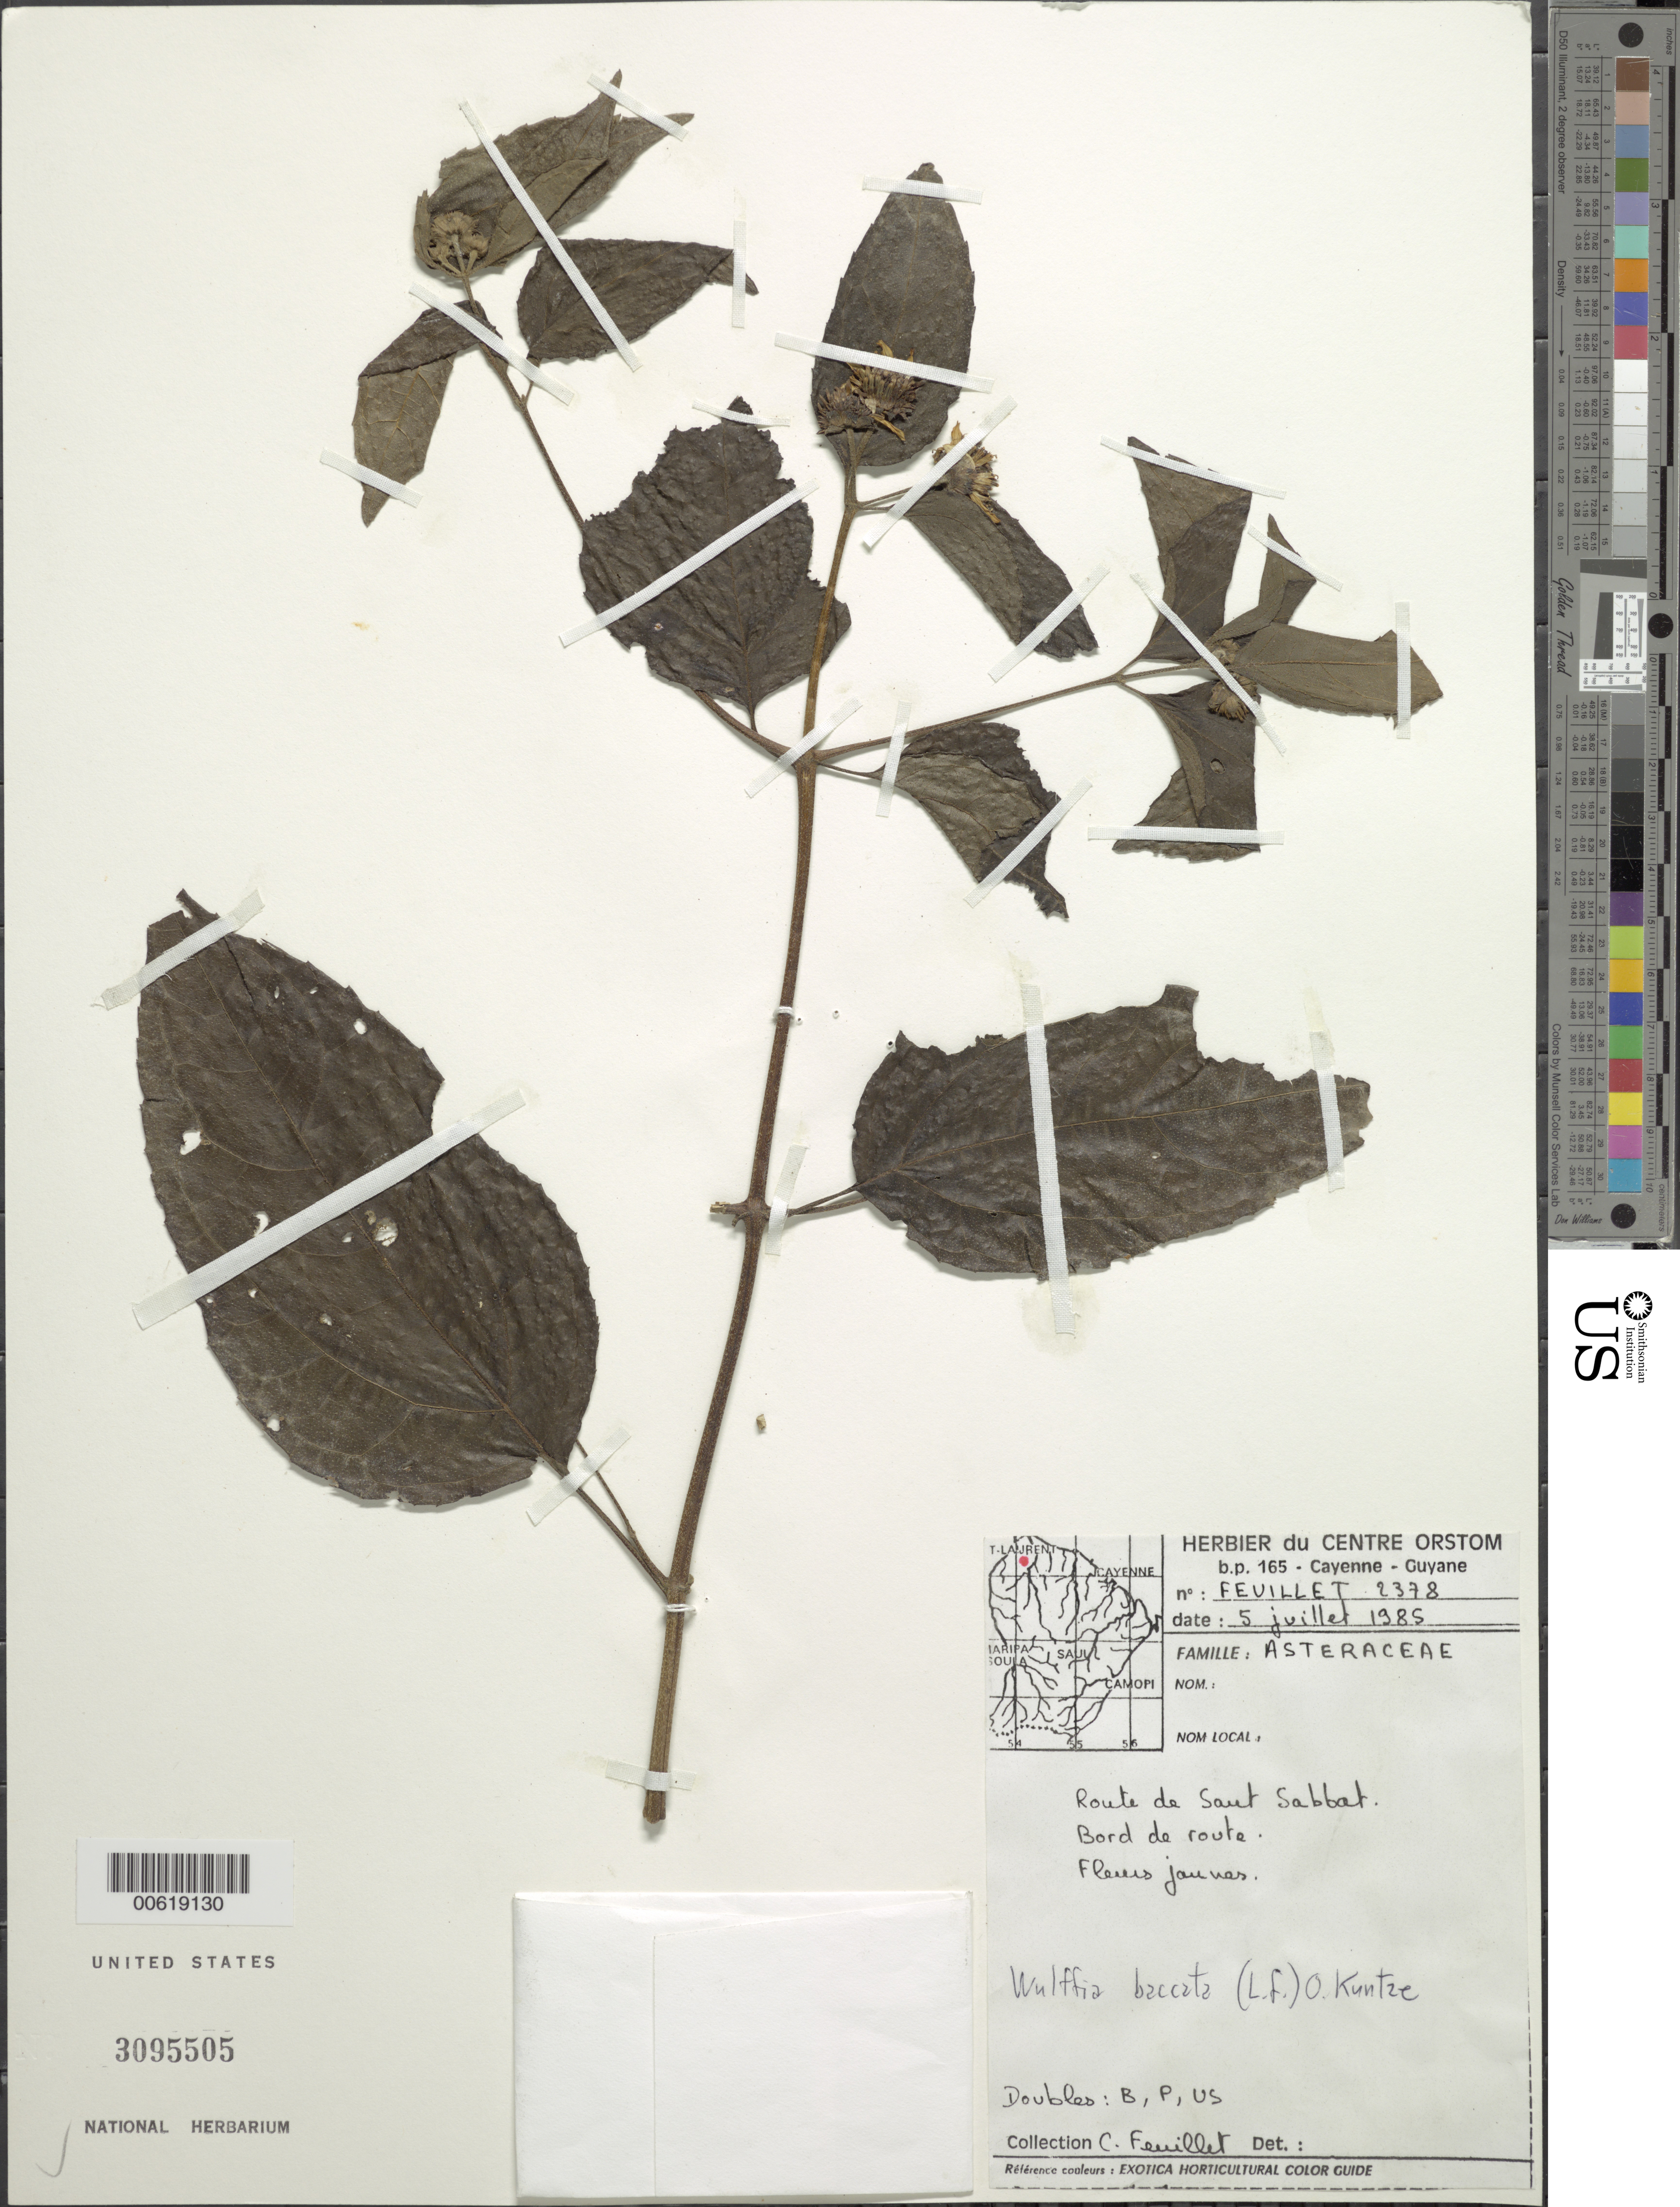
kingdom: Plantae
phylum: Tracheophyta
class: Magnoliopsida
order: Asterales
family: Asteraceae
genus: Wulffia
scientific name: Wulffia baccata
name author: (L. f.) Kuntze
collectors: C. Feuillet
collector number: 2378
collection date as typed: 5-Jul-85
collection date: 1985-07-05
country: French Guiana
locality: Route de Saut Sabbat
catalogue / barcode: US 3095505